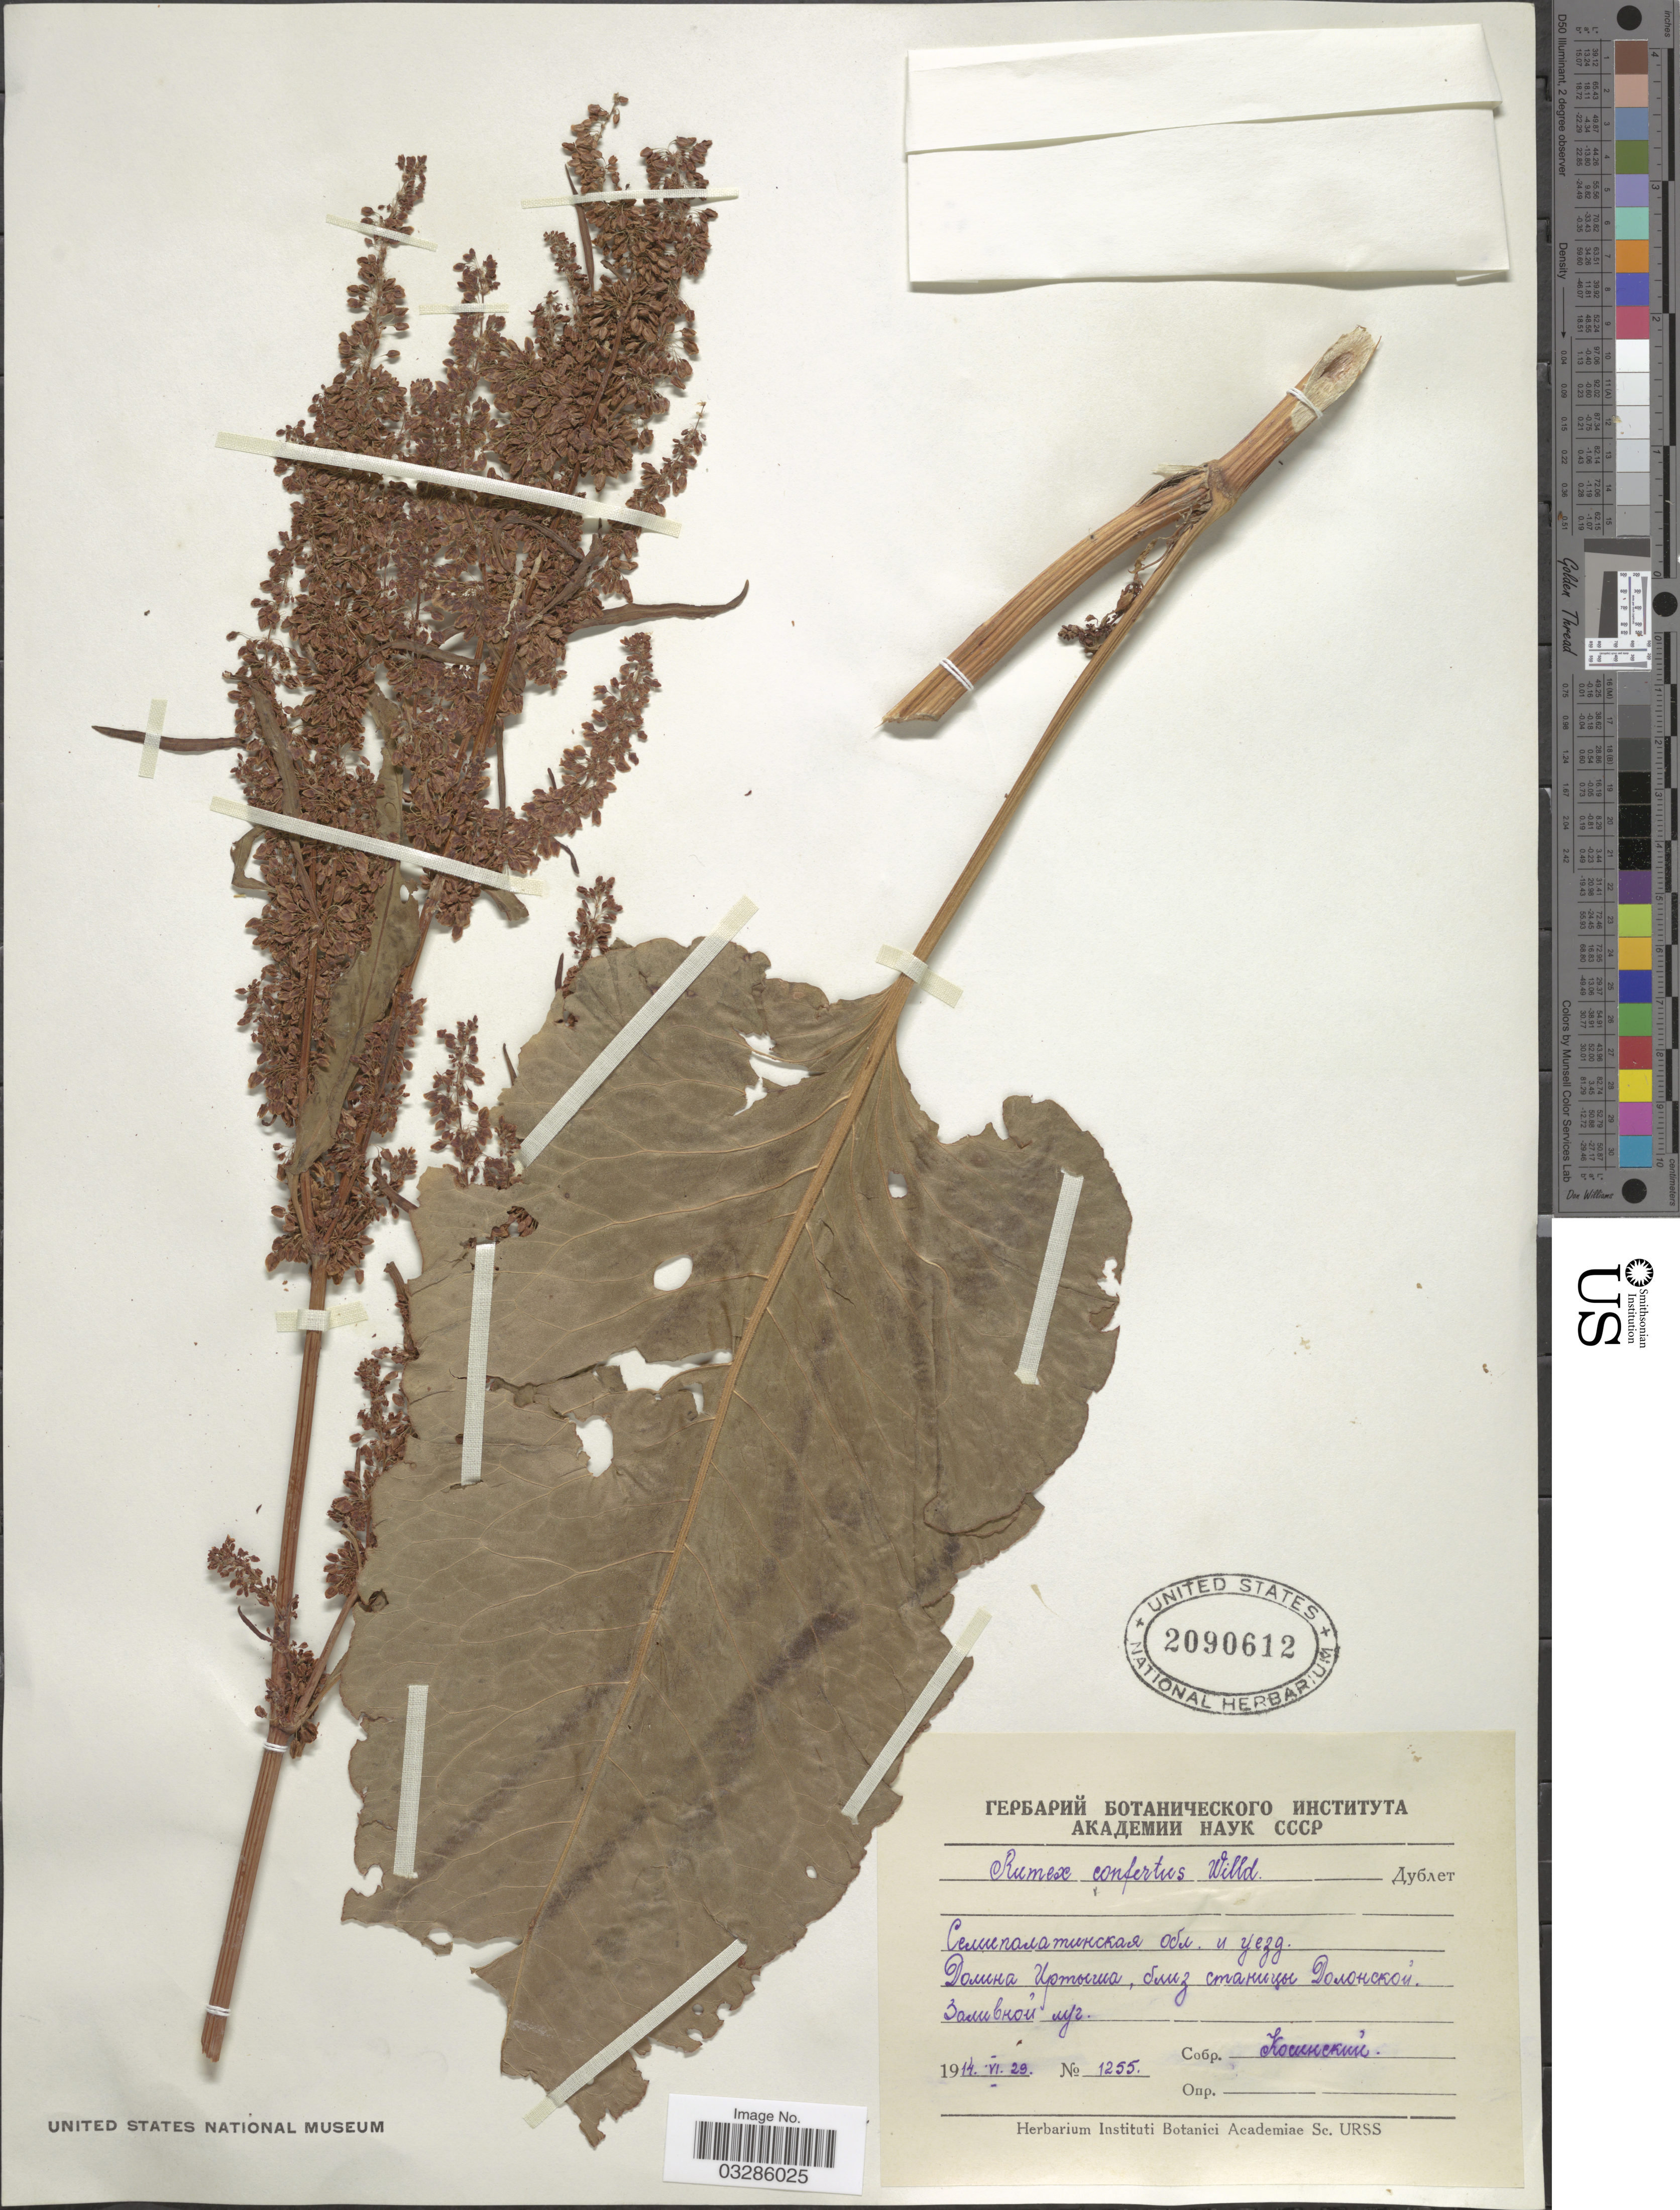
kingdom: Plantae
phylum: Tracheophyta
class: Magnoliopsida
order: Caryophyllales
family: Polygonaceae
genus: Rumex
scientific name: Rumex confertus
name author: Willd.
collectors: S. Korzchinsky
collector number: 1255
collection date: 1914-06-29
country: Kazakhstan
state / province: East Kazakhstan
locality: Valley of River Irtysh, near village Dolon.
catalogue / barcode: US 2090612